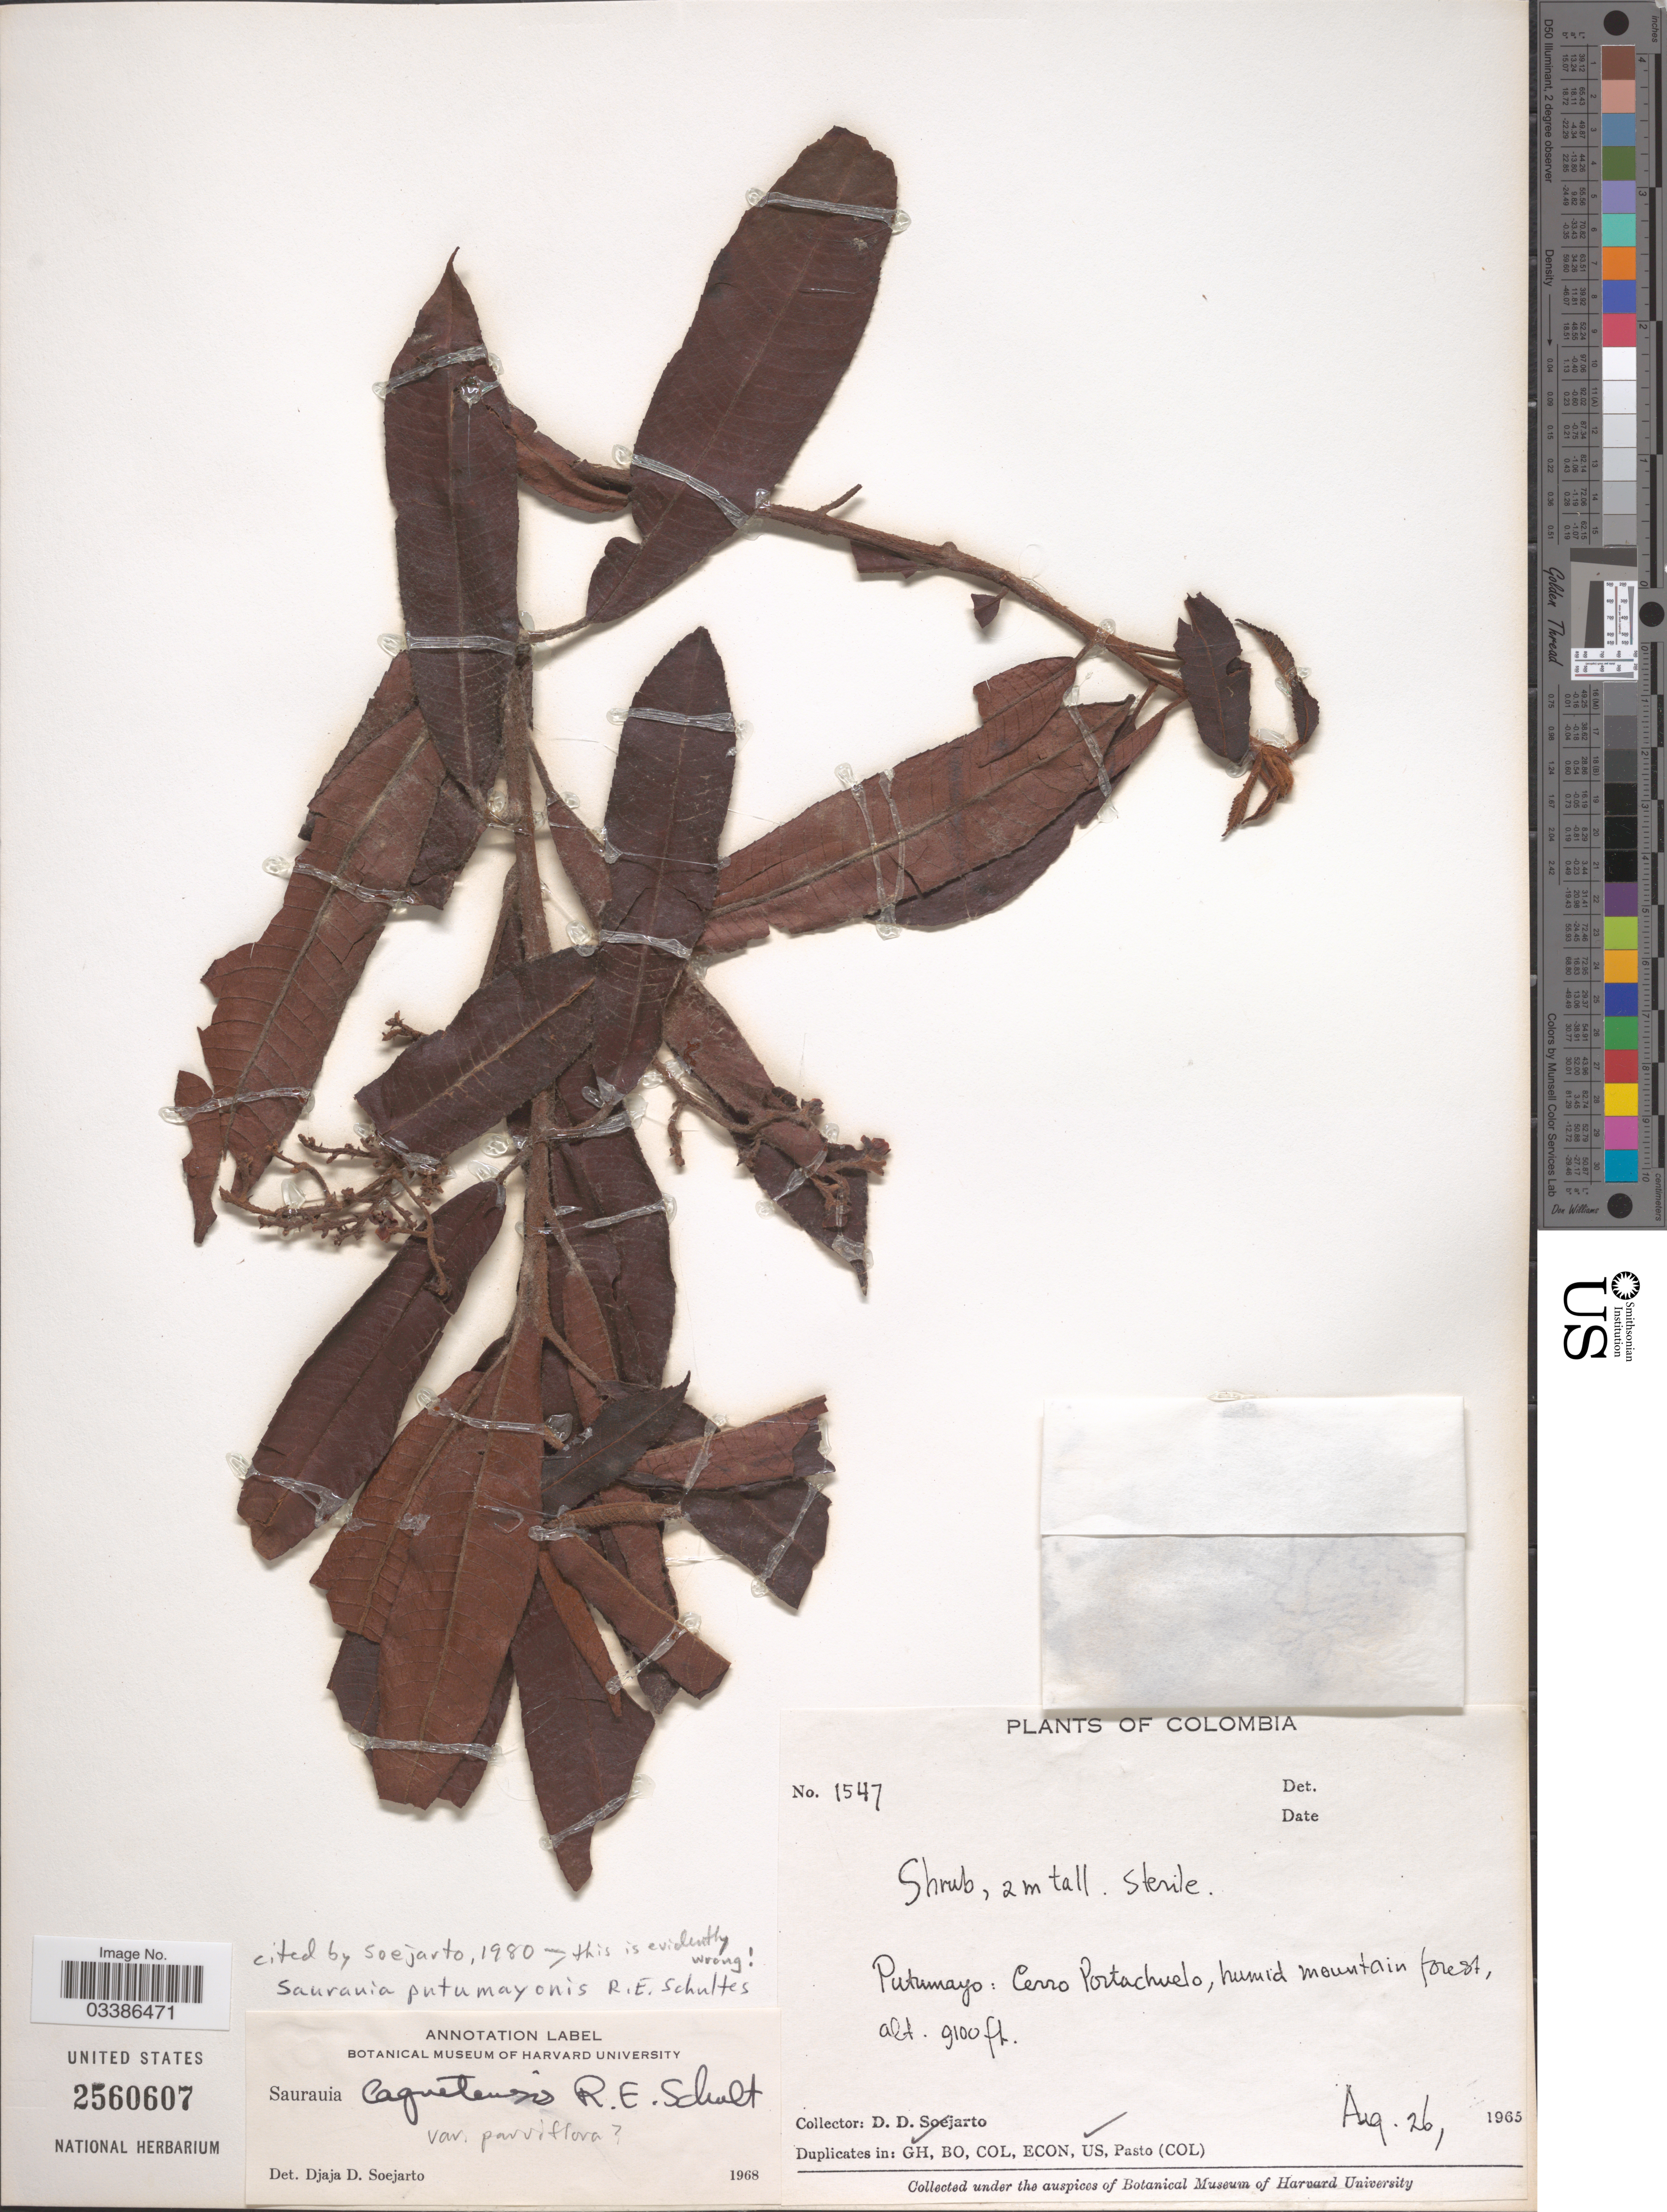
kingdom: Plantae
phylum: Tracheophyta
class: Magnoliopsida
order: Ericales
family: Actinidiaceae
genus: Saurauia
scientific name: Saurauia caquetensis var. parviflora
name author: Soejarto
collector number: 1547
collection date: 1965-08-26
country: Colombia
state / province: Putumayo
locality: Cerro Portachuelo, humid mountain forest.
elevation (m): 2774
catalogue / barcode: US 2560607